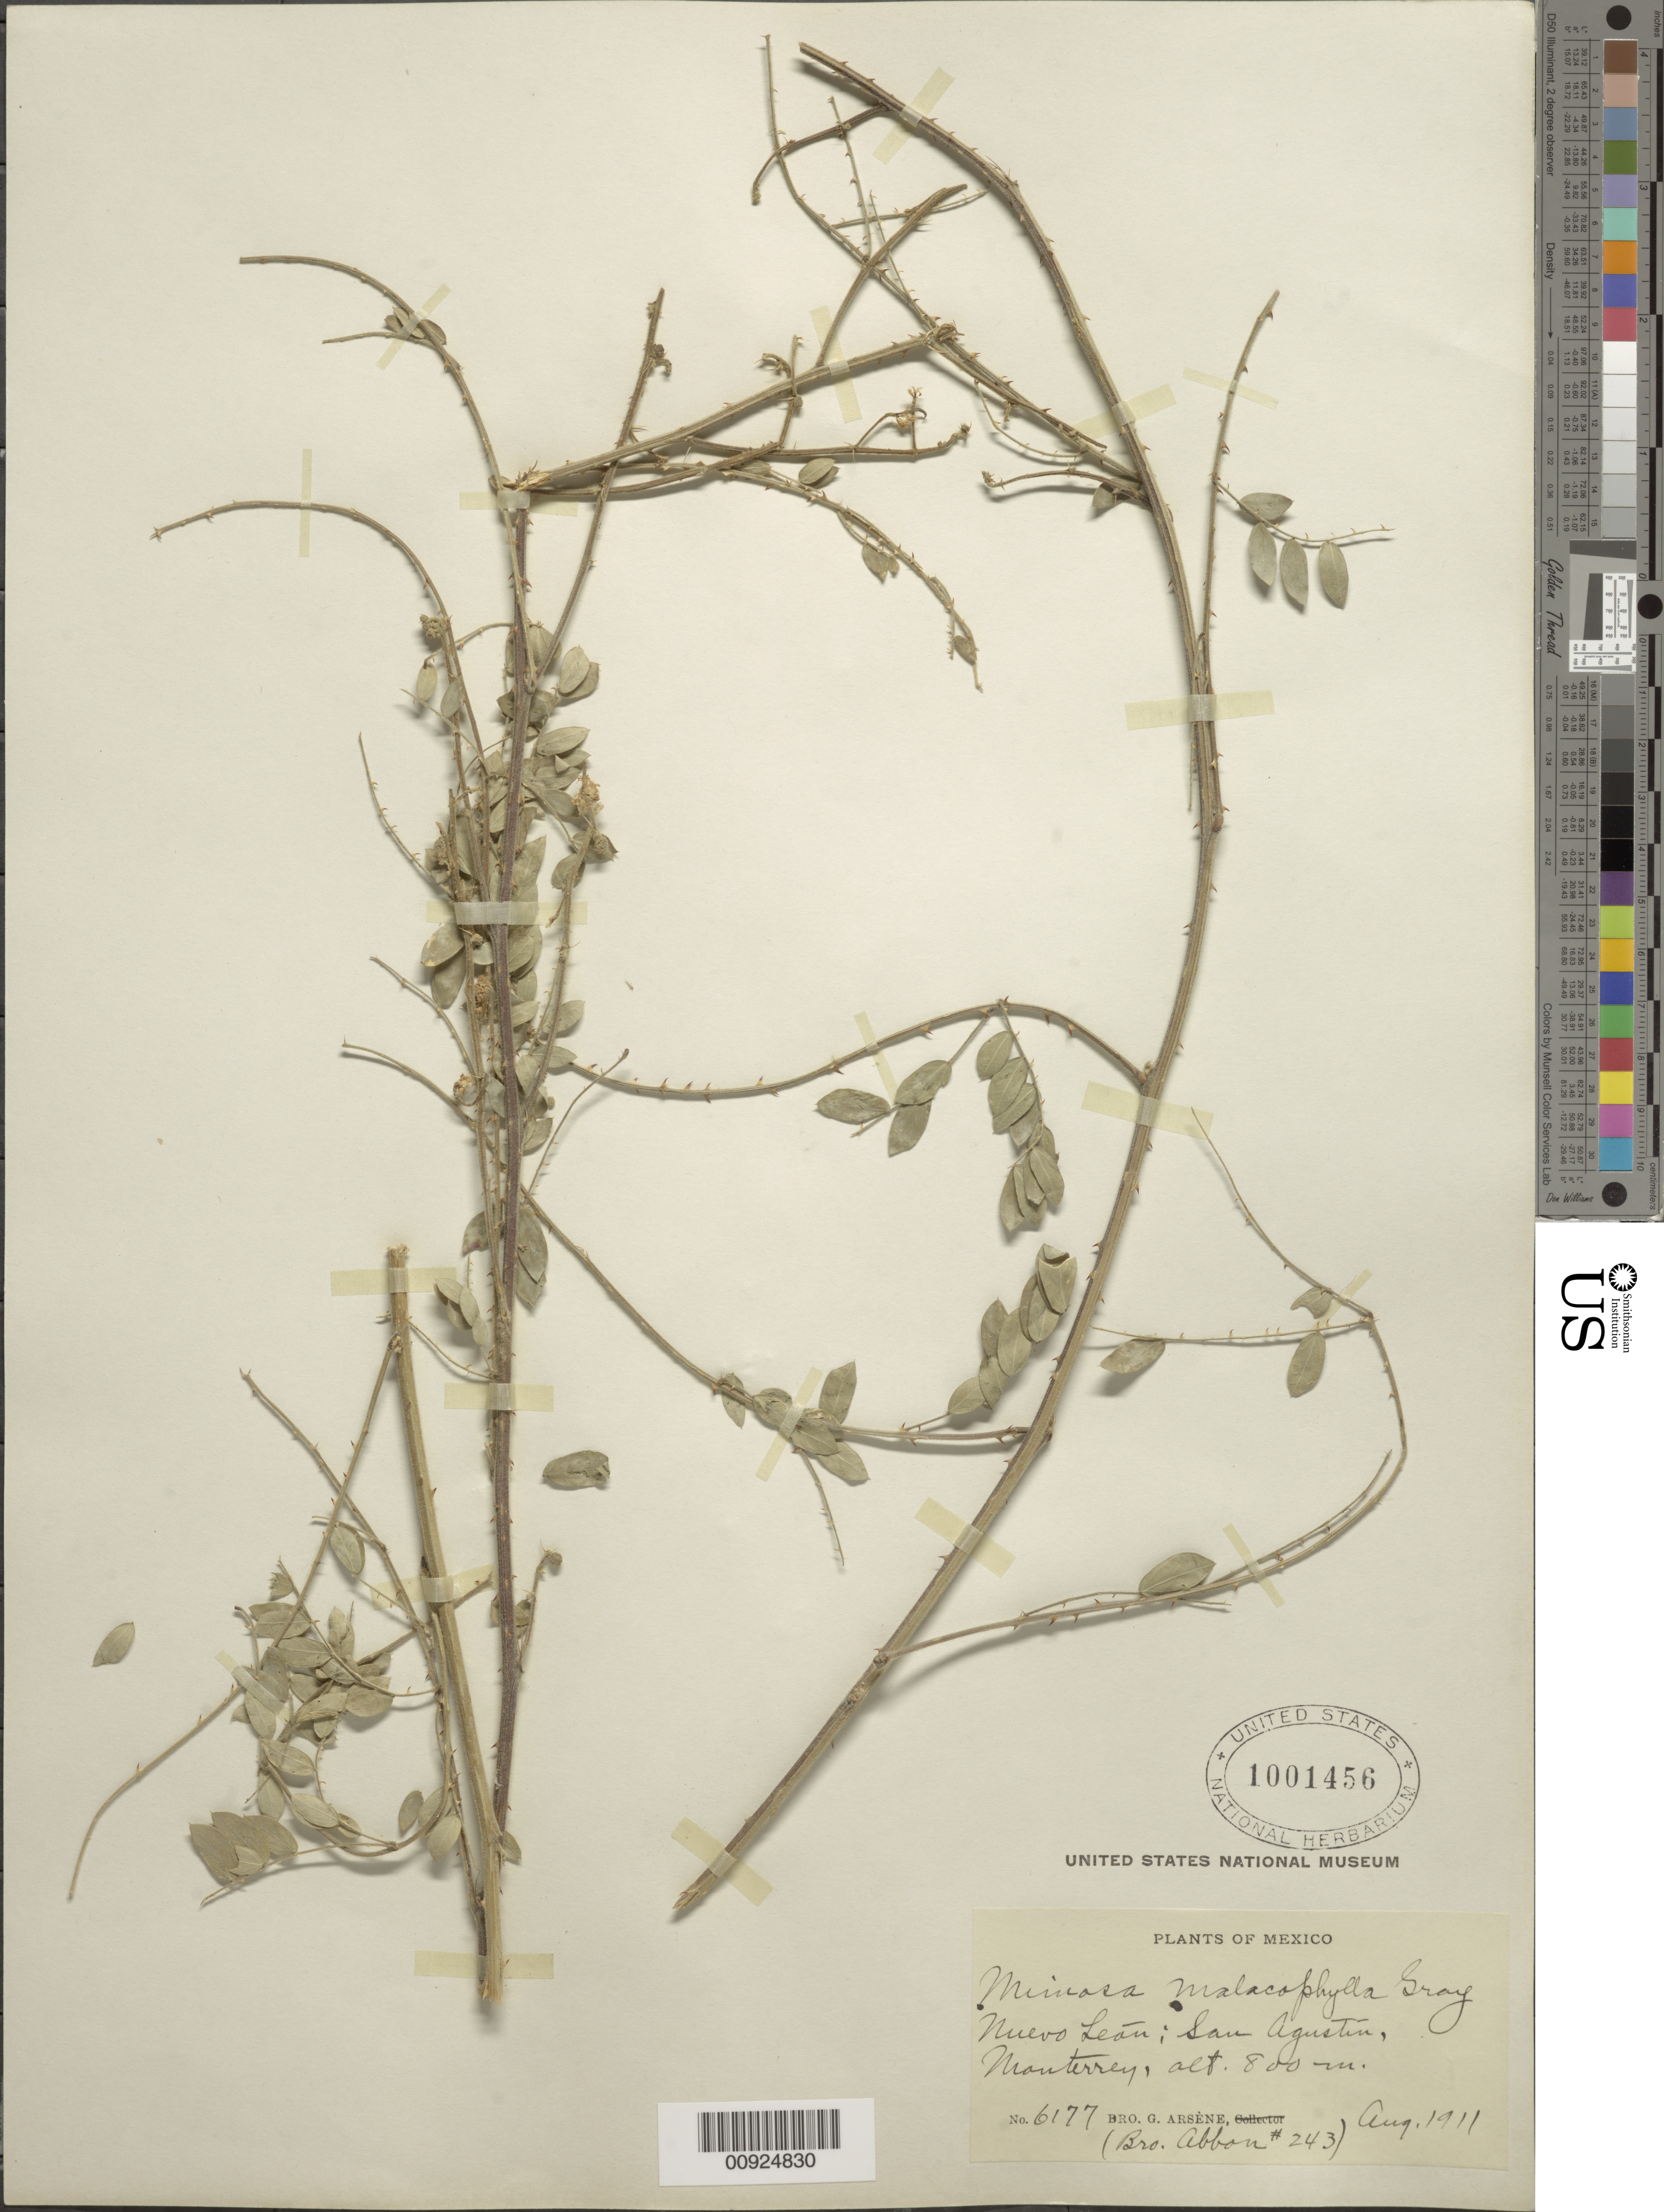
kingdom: Plantae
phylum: Tracheophyta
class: Magnoliopsida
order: Fabales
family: Fabaceae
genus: Mimosa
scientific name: Mimosa malacophylla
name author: A. Gray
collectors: Bro. Abbon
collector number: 243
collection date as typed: Aug 1911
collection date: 1911-08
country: Mexico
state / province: Nuevo León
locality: Nuevo León; San Agustín, Monterrey.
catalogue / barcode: US 1001456